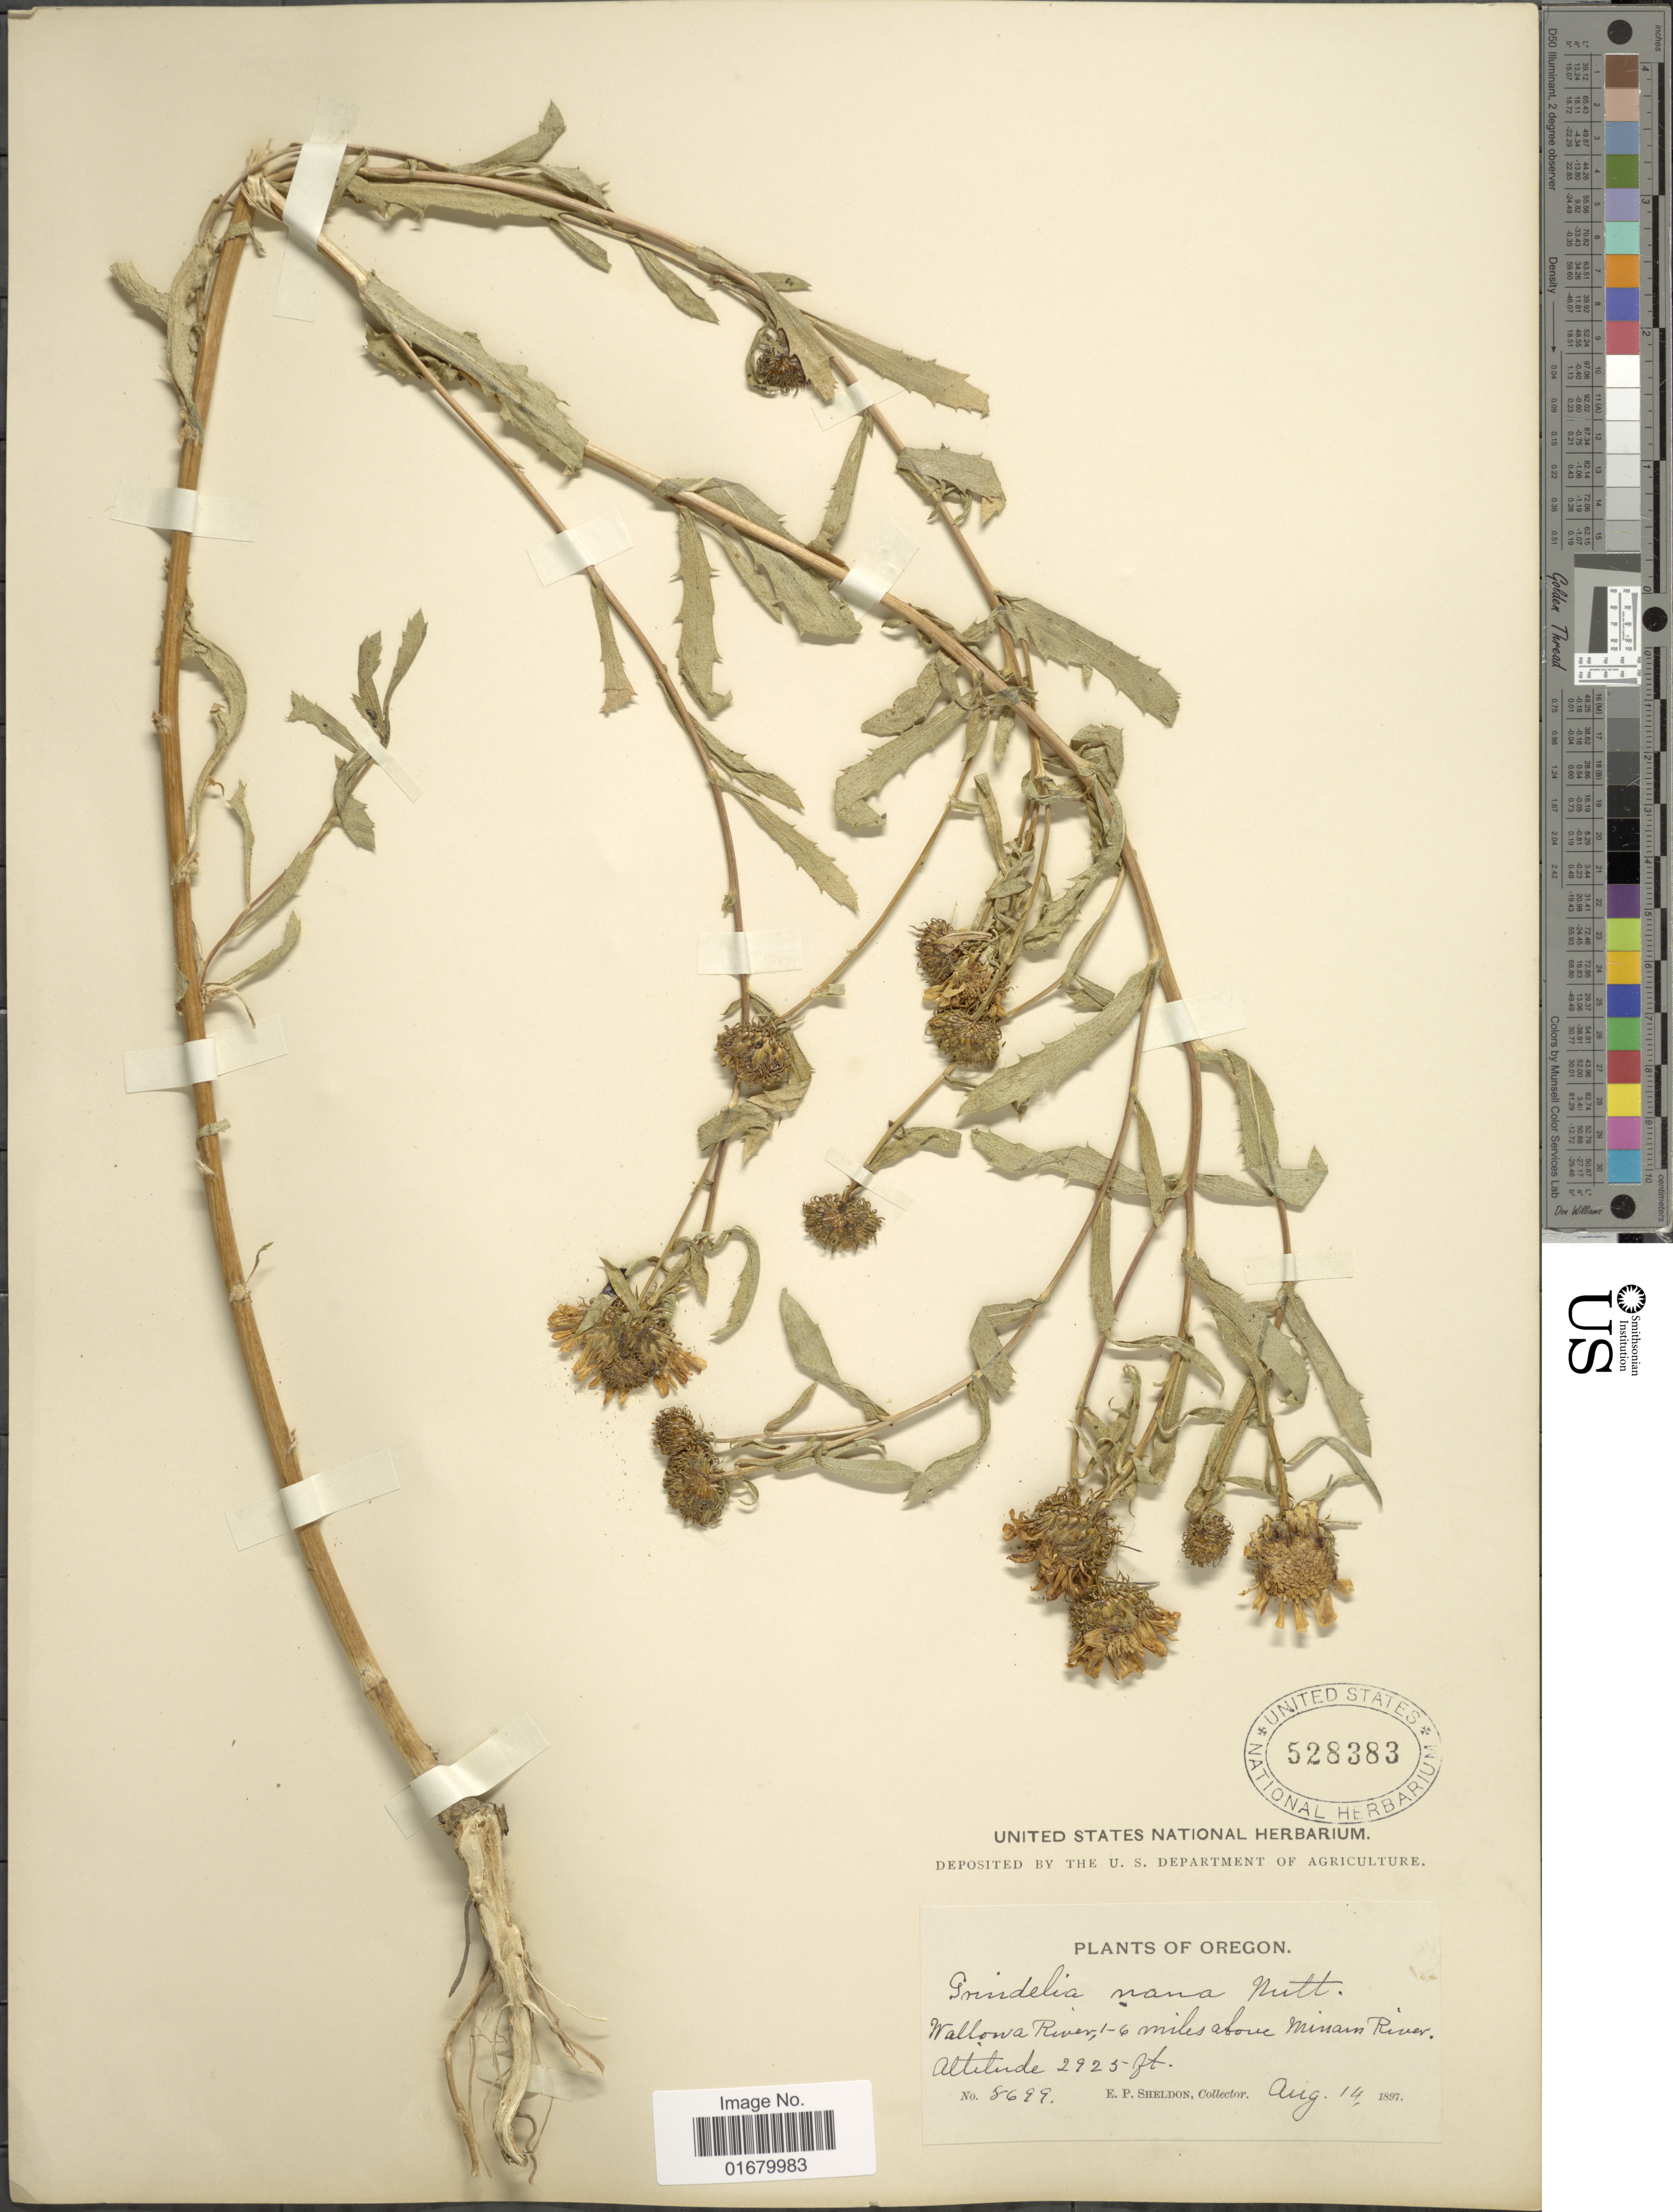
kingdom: Plantae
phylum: Tracheophyta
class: Magnoliopsida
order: Asterales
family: Asteraceae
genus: Grindelia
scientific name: Grindelia nana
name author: Nutt.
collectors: E. P. Sheldon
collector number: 8699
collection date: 1897-08-14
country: United States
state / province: Oregon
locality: Wallow Rivera, 1-6 miles above Minam River.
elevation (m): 892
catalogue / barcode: US 528383